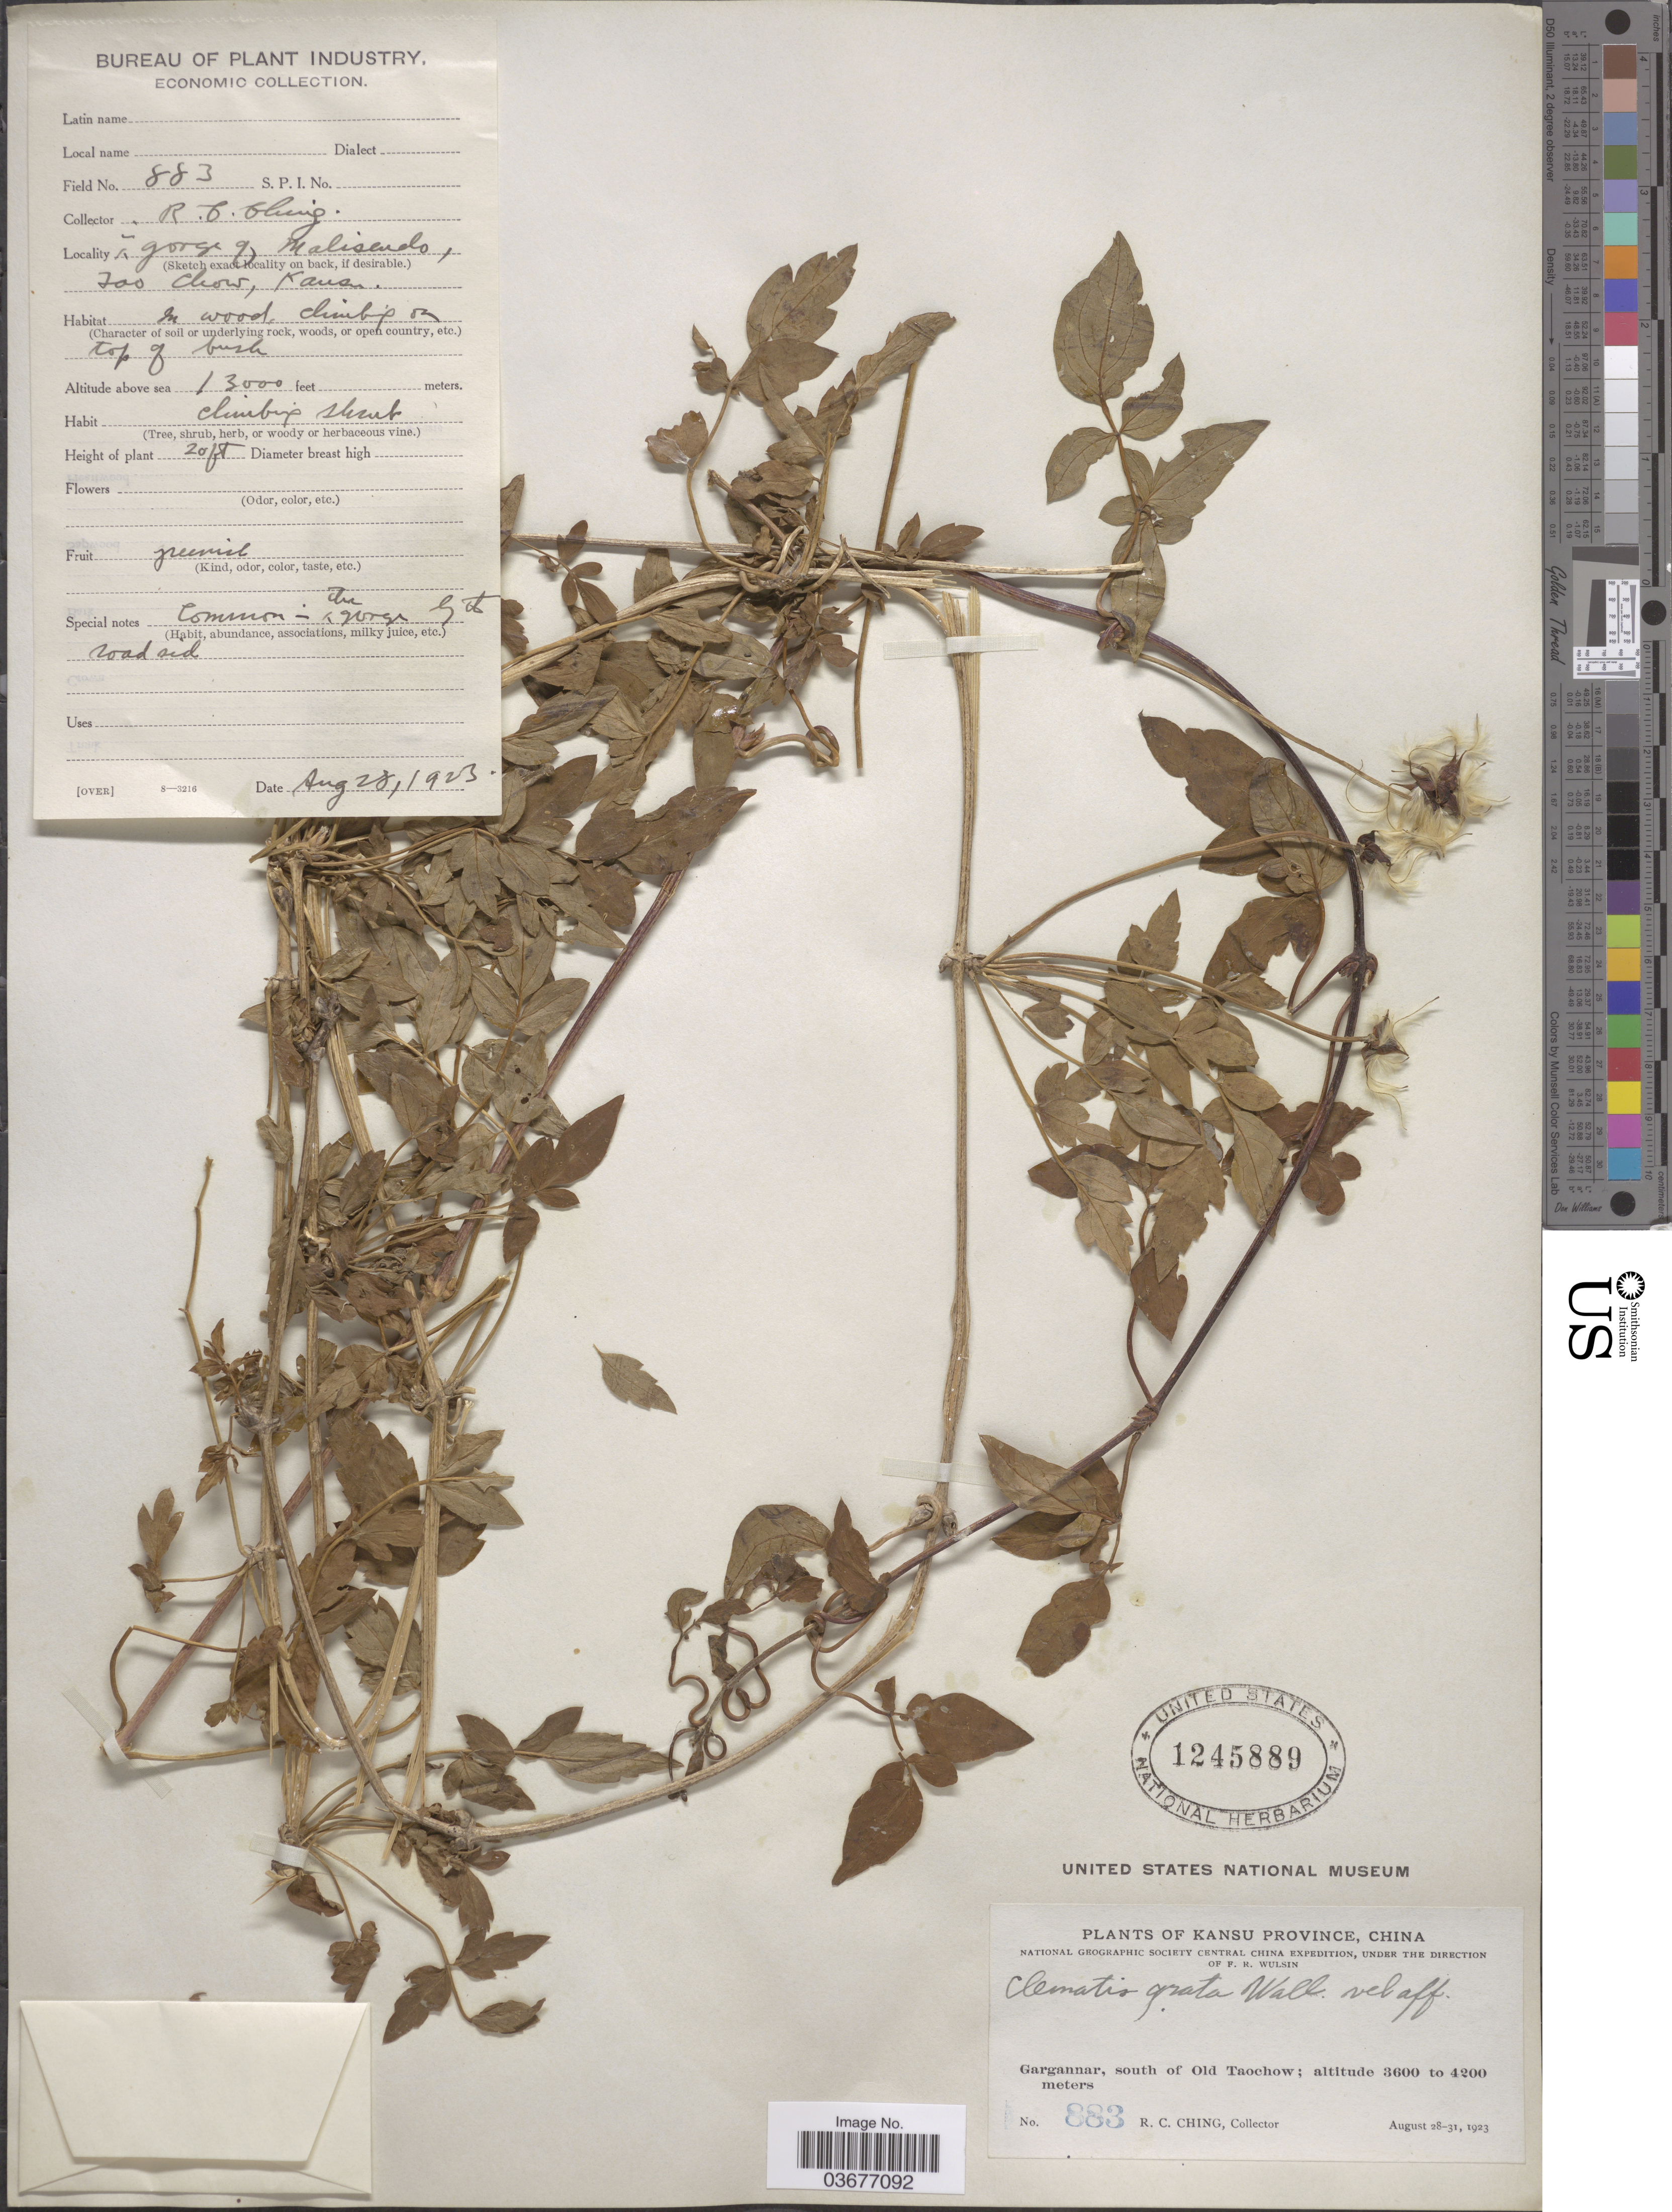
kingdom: Plantae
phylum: Tracheophyta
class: Magnoliopsida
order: Ranunculales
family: Ranunculaceae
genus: Clematis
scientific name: Clematis grata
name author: Wall.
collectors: R. C. Ching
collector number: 883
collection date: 1923-08-28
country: China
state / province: Gansu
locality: Kansu Province. Gargannar, south of Old Taochow. Gorge of Malisendo, Tao Chow.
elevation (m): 3962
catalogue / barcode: US 1245889